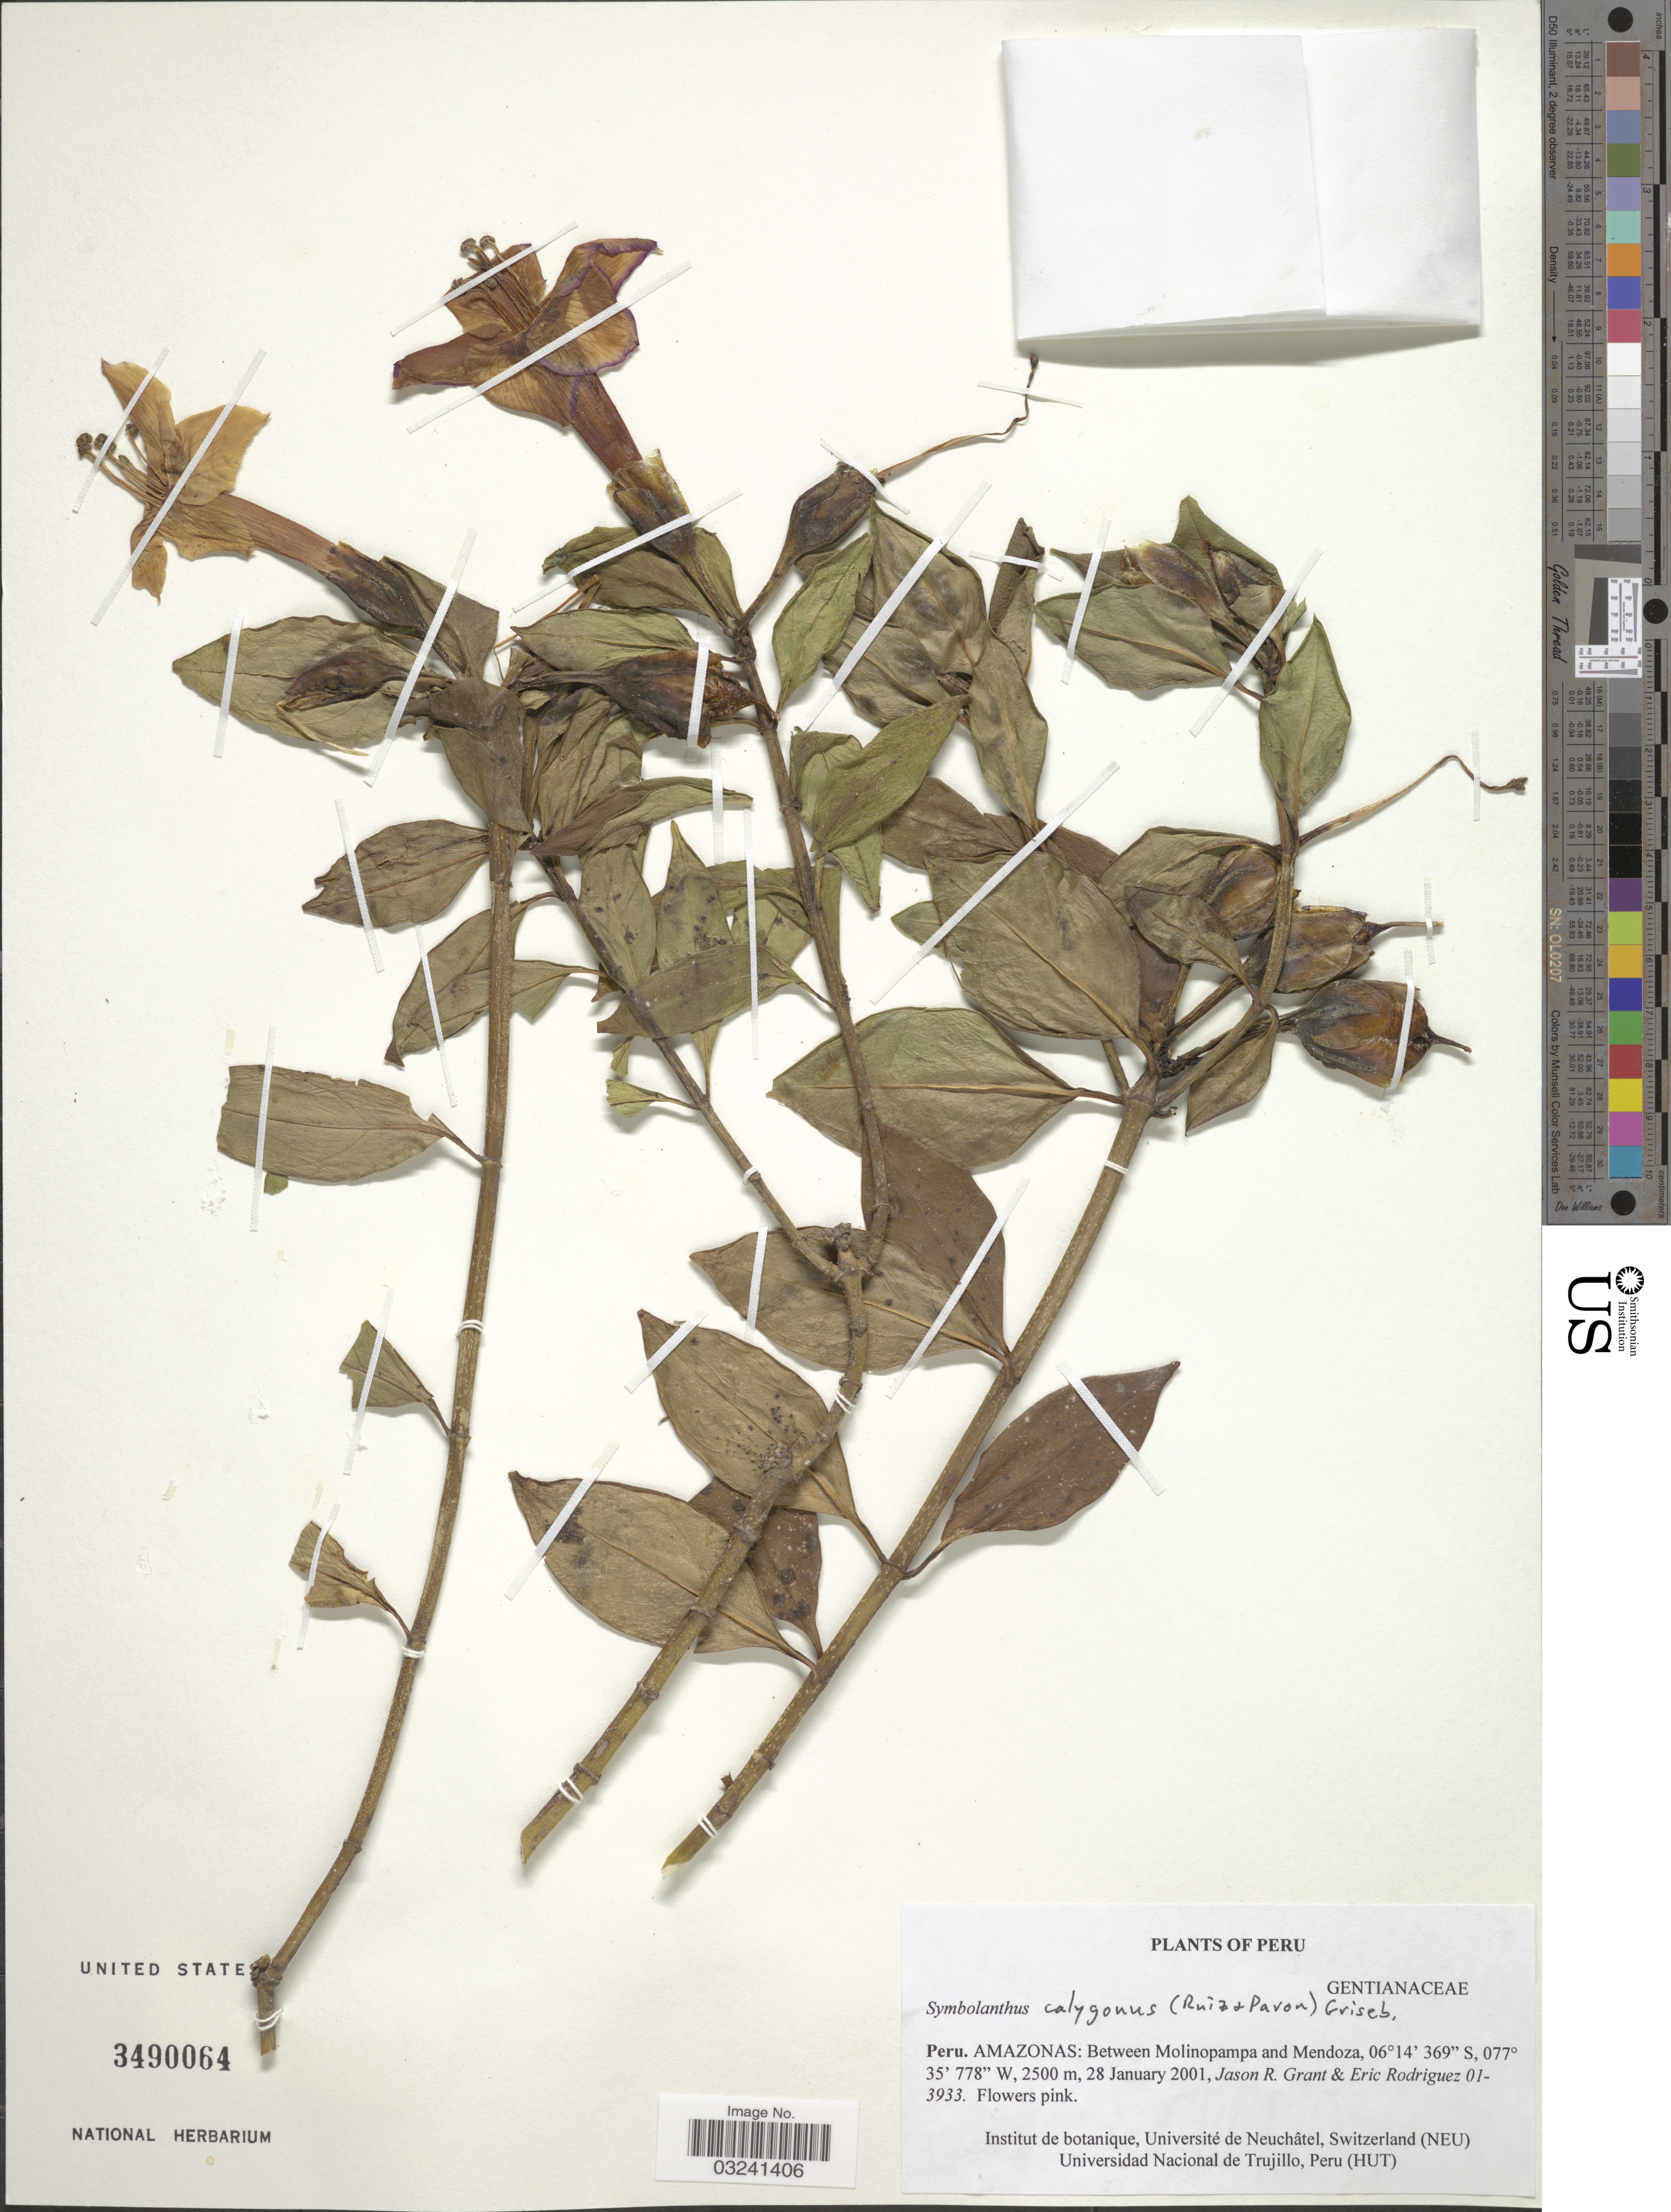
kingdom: Plantae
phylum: Tracheophyta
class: Magnoliopsida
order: Gentianales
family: Gentianaceae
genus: Symbolanthus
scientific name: Symbolanthus calygonus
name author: (Ruiz & Pav.) Griseb. ex Gilg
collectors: J. R. Grant & E. Rodriguez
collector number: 01-3933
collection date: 2001-01-28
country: Peru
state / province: Amazonas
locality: Between Molinopampa and Mendoza.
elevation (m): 2500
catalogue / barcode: US 3490064